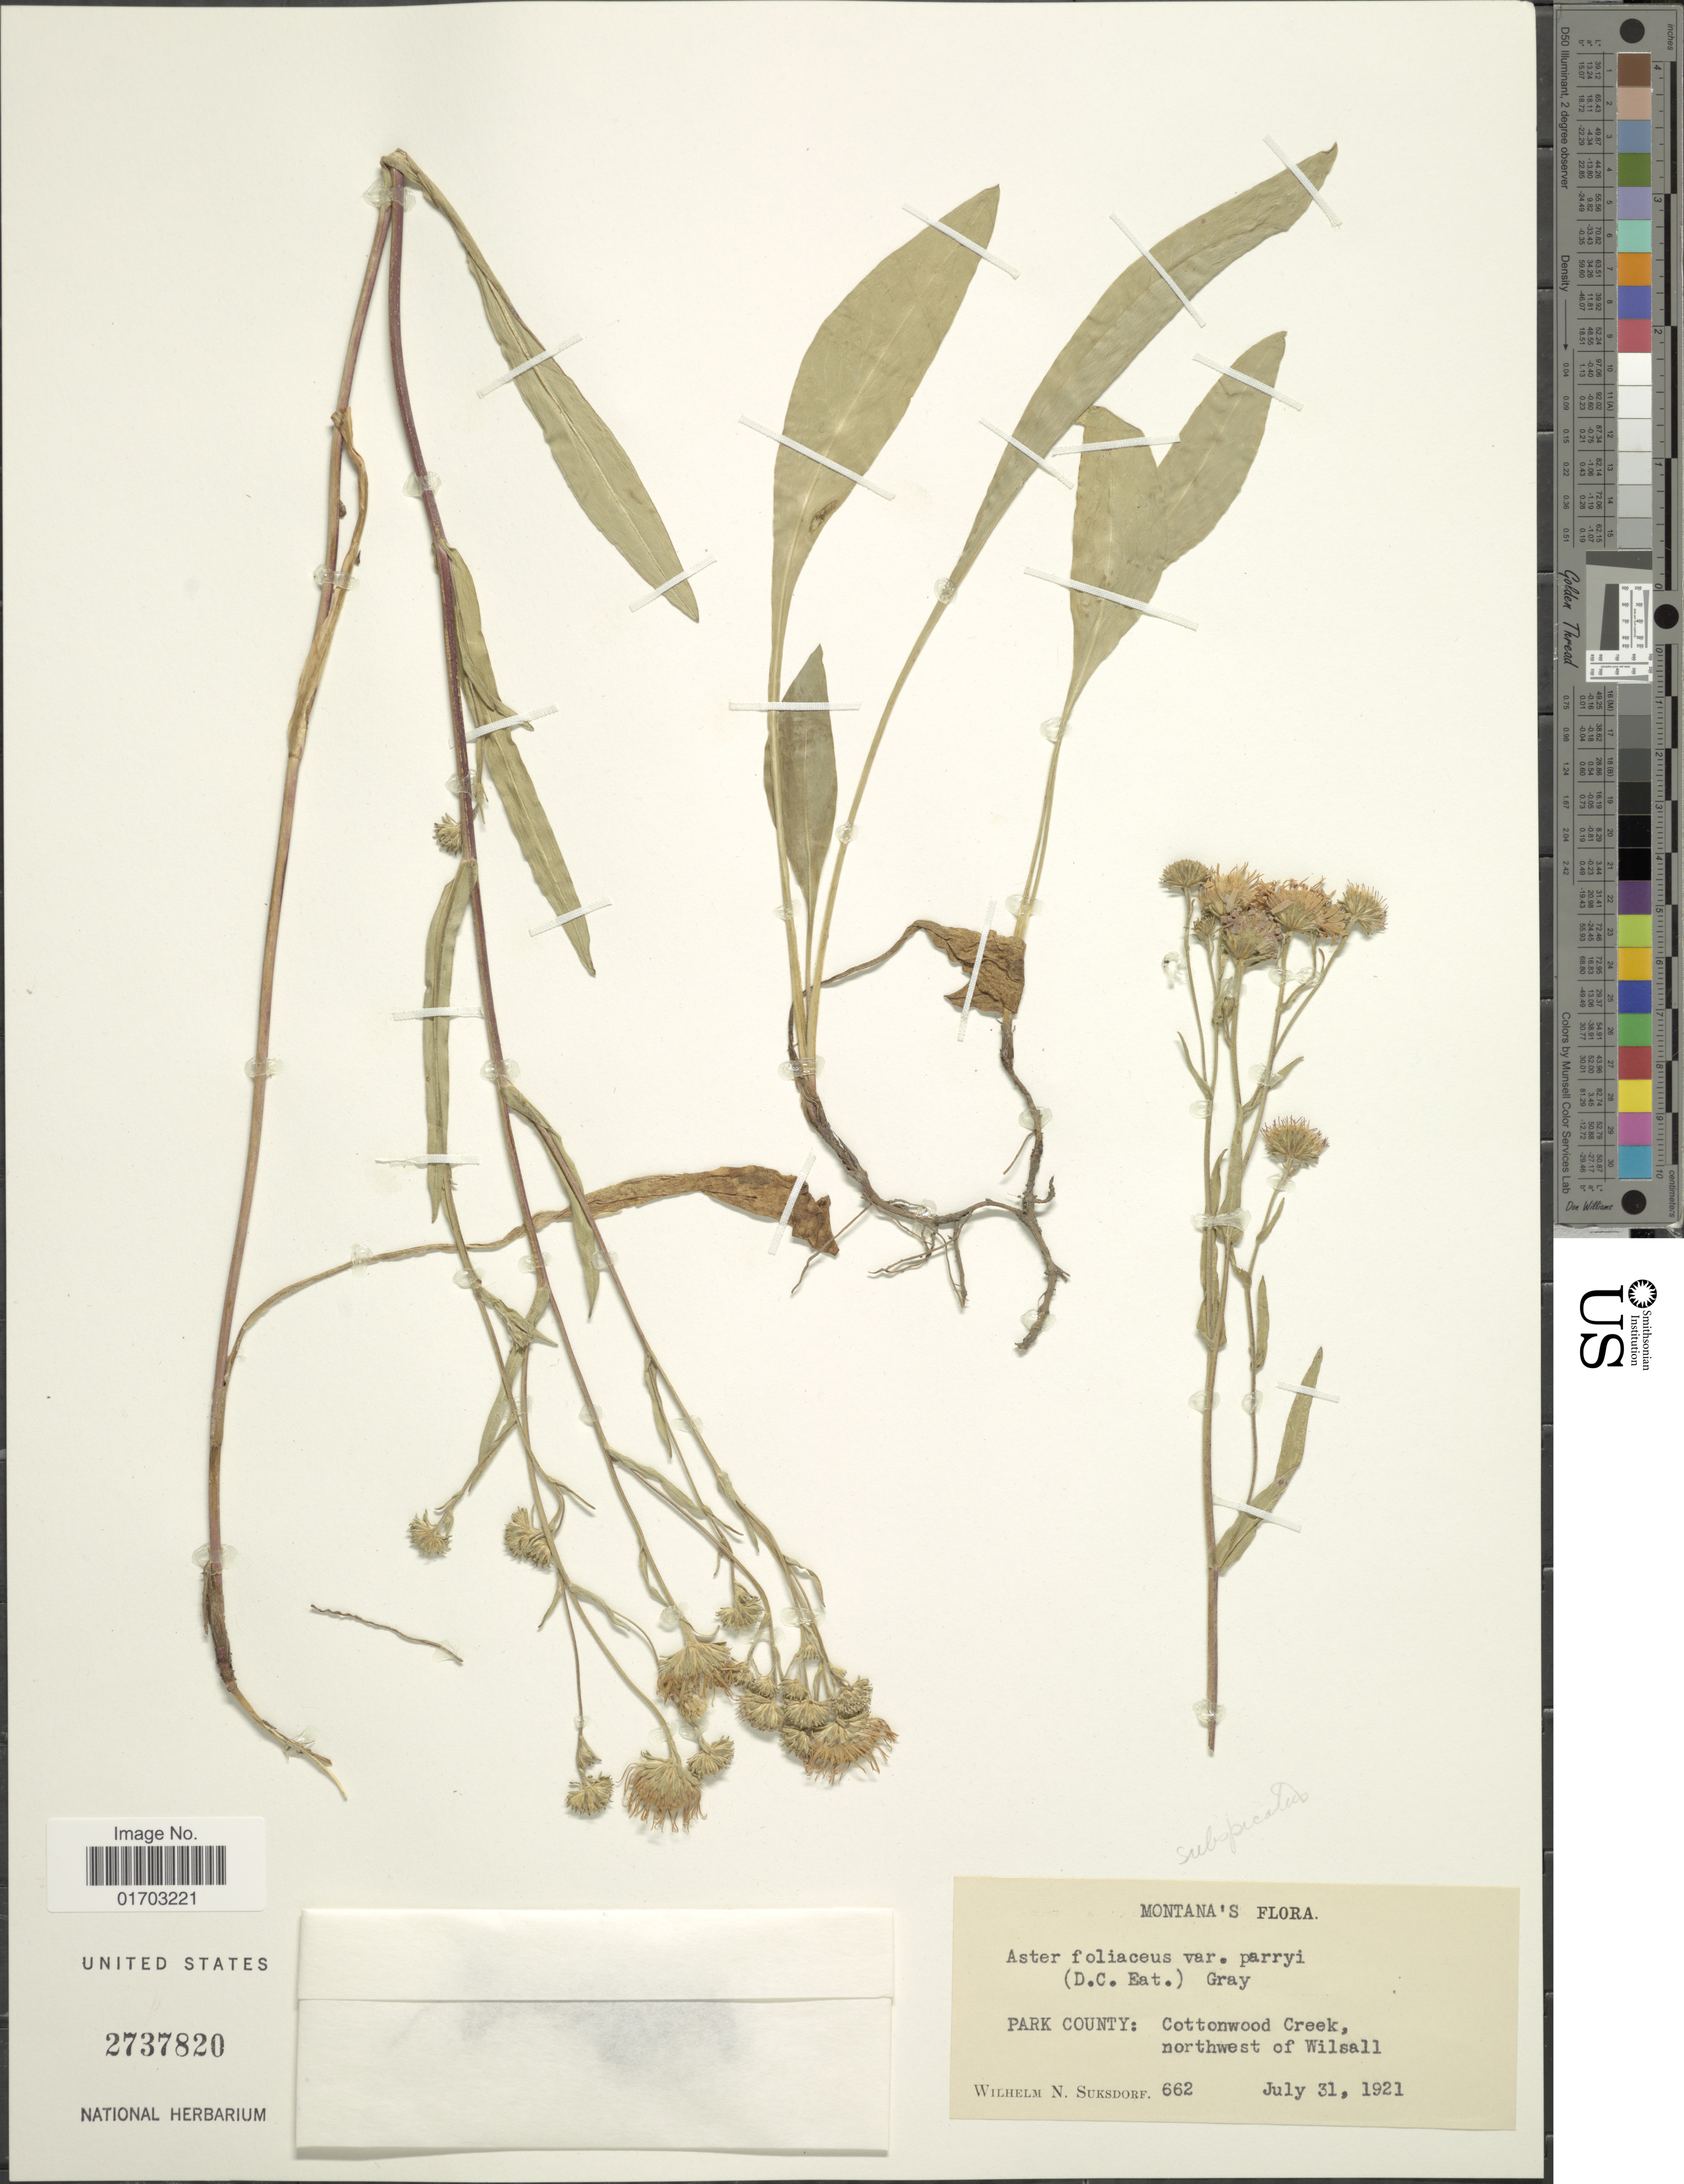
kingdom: Plantae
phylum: Tracheophyta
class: Magnoliopsida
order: Asterales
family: Asteraceae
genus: Symphyotrichum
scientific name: Symphyotrichum subspicatum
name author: (Nees) G.L. Nesom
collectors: W. N. Suksdorf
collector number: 662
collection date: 1921-07-31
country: United States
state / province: Montana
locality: Park County: Cottonwood Creek, northwest of Wilsall.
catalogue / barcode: US 2737820